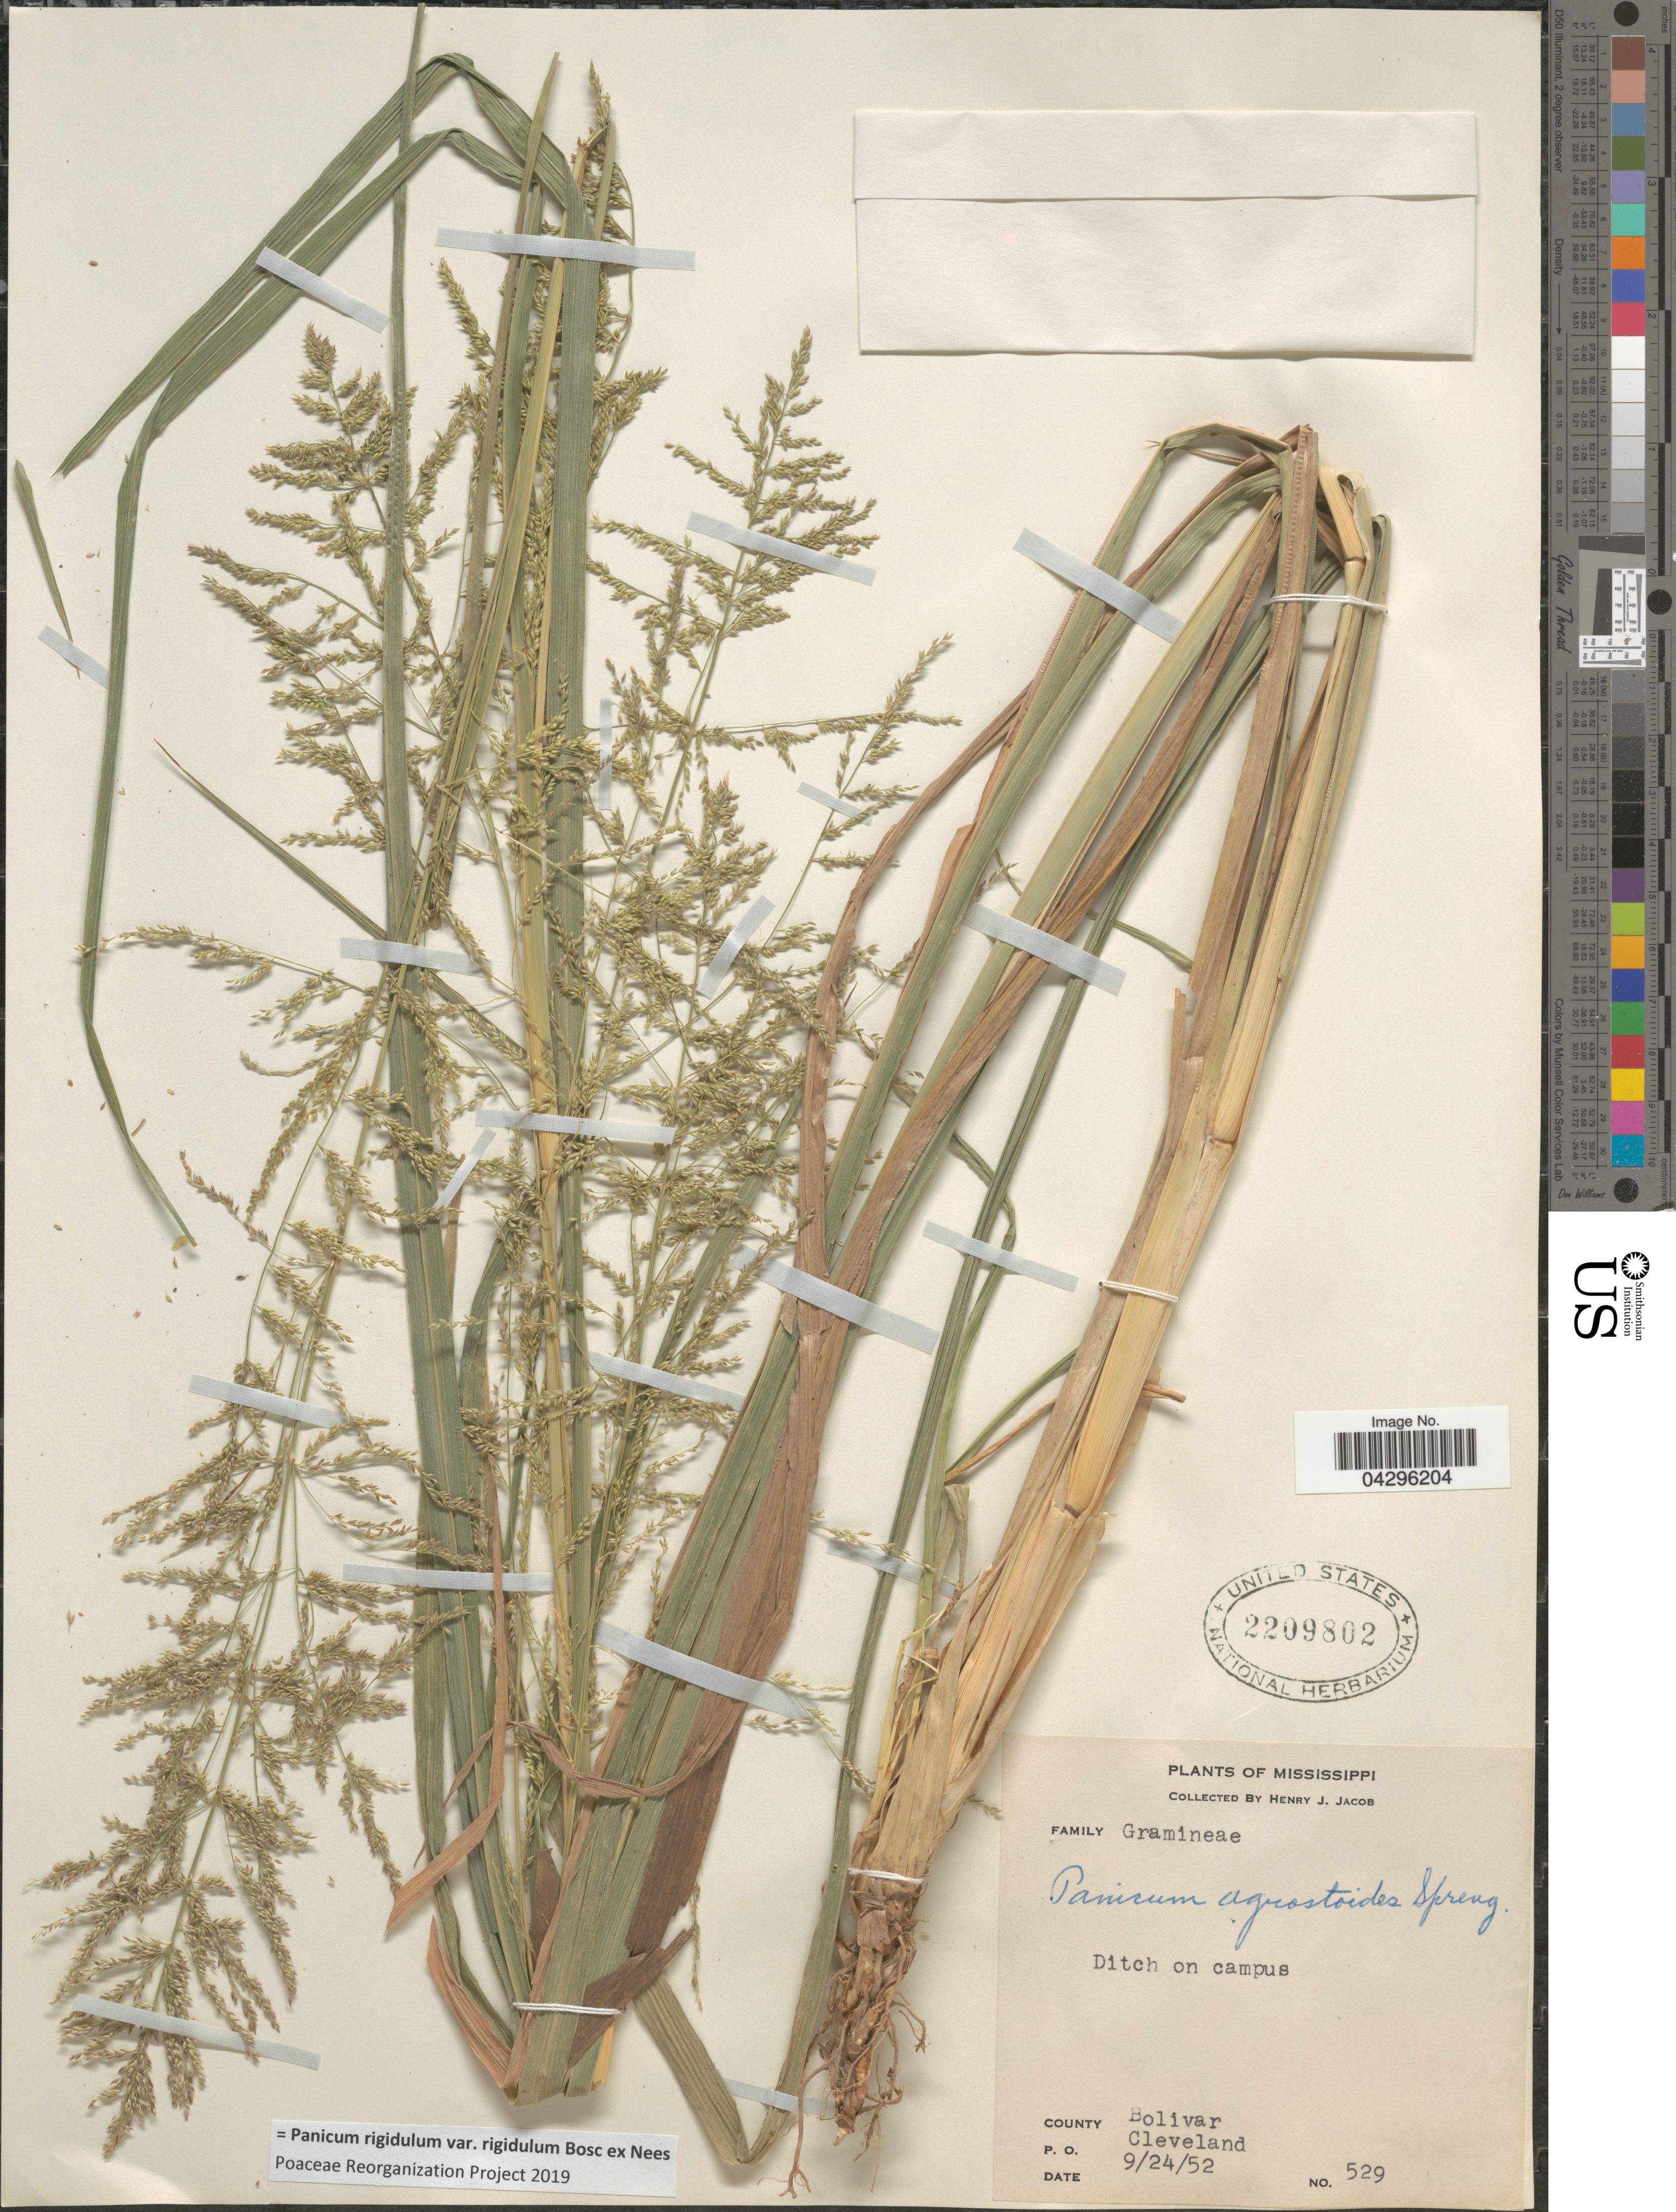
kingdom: Plantae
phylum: Tracheophyta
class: Liliopsida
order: Poales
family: Poaceae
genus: Panicum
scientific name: Panicum rigidulum var. rigidulum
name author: Bosc ex Nees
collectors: H. Jacob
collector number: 529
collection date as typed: Transcribed d/m/y: 24/9/52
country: United States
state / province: Mississippi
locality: Ditch on campus. County Bolivar. P. O. Cleveland.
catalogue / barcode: US 2209802